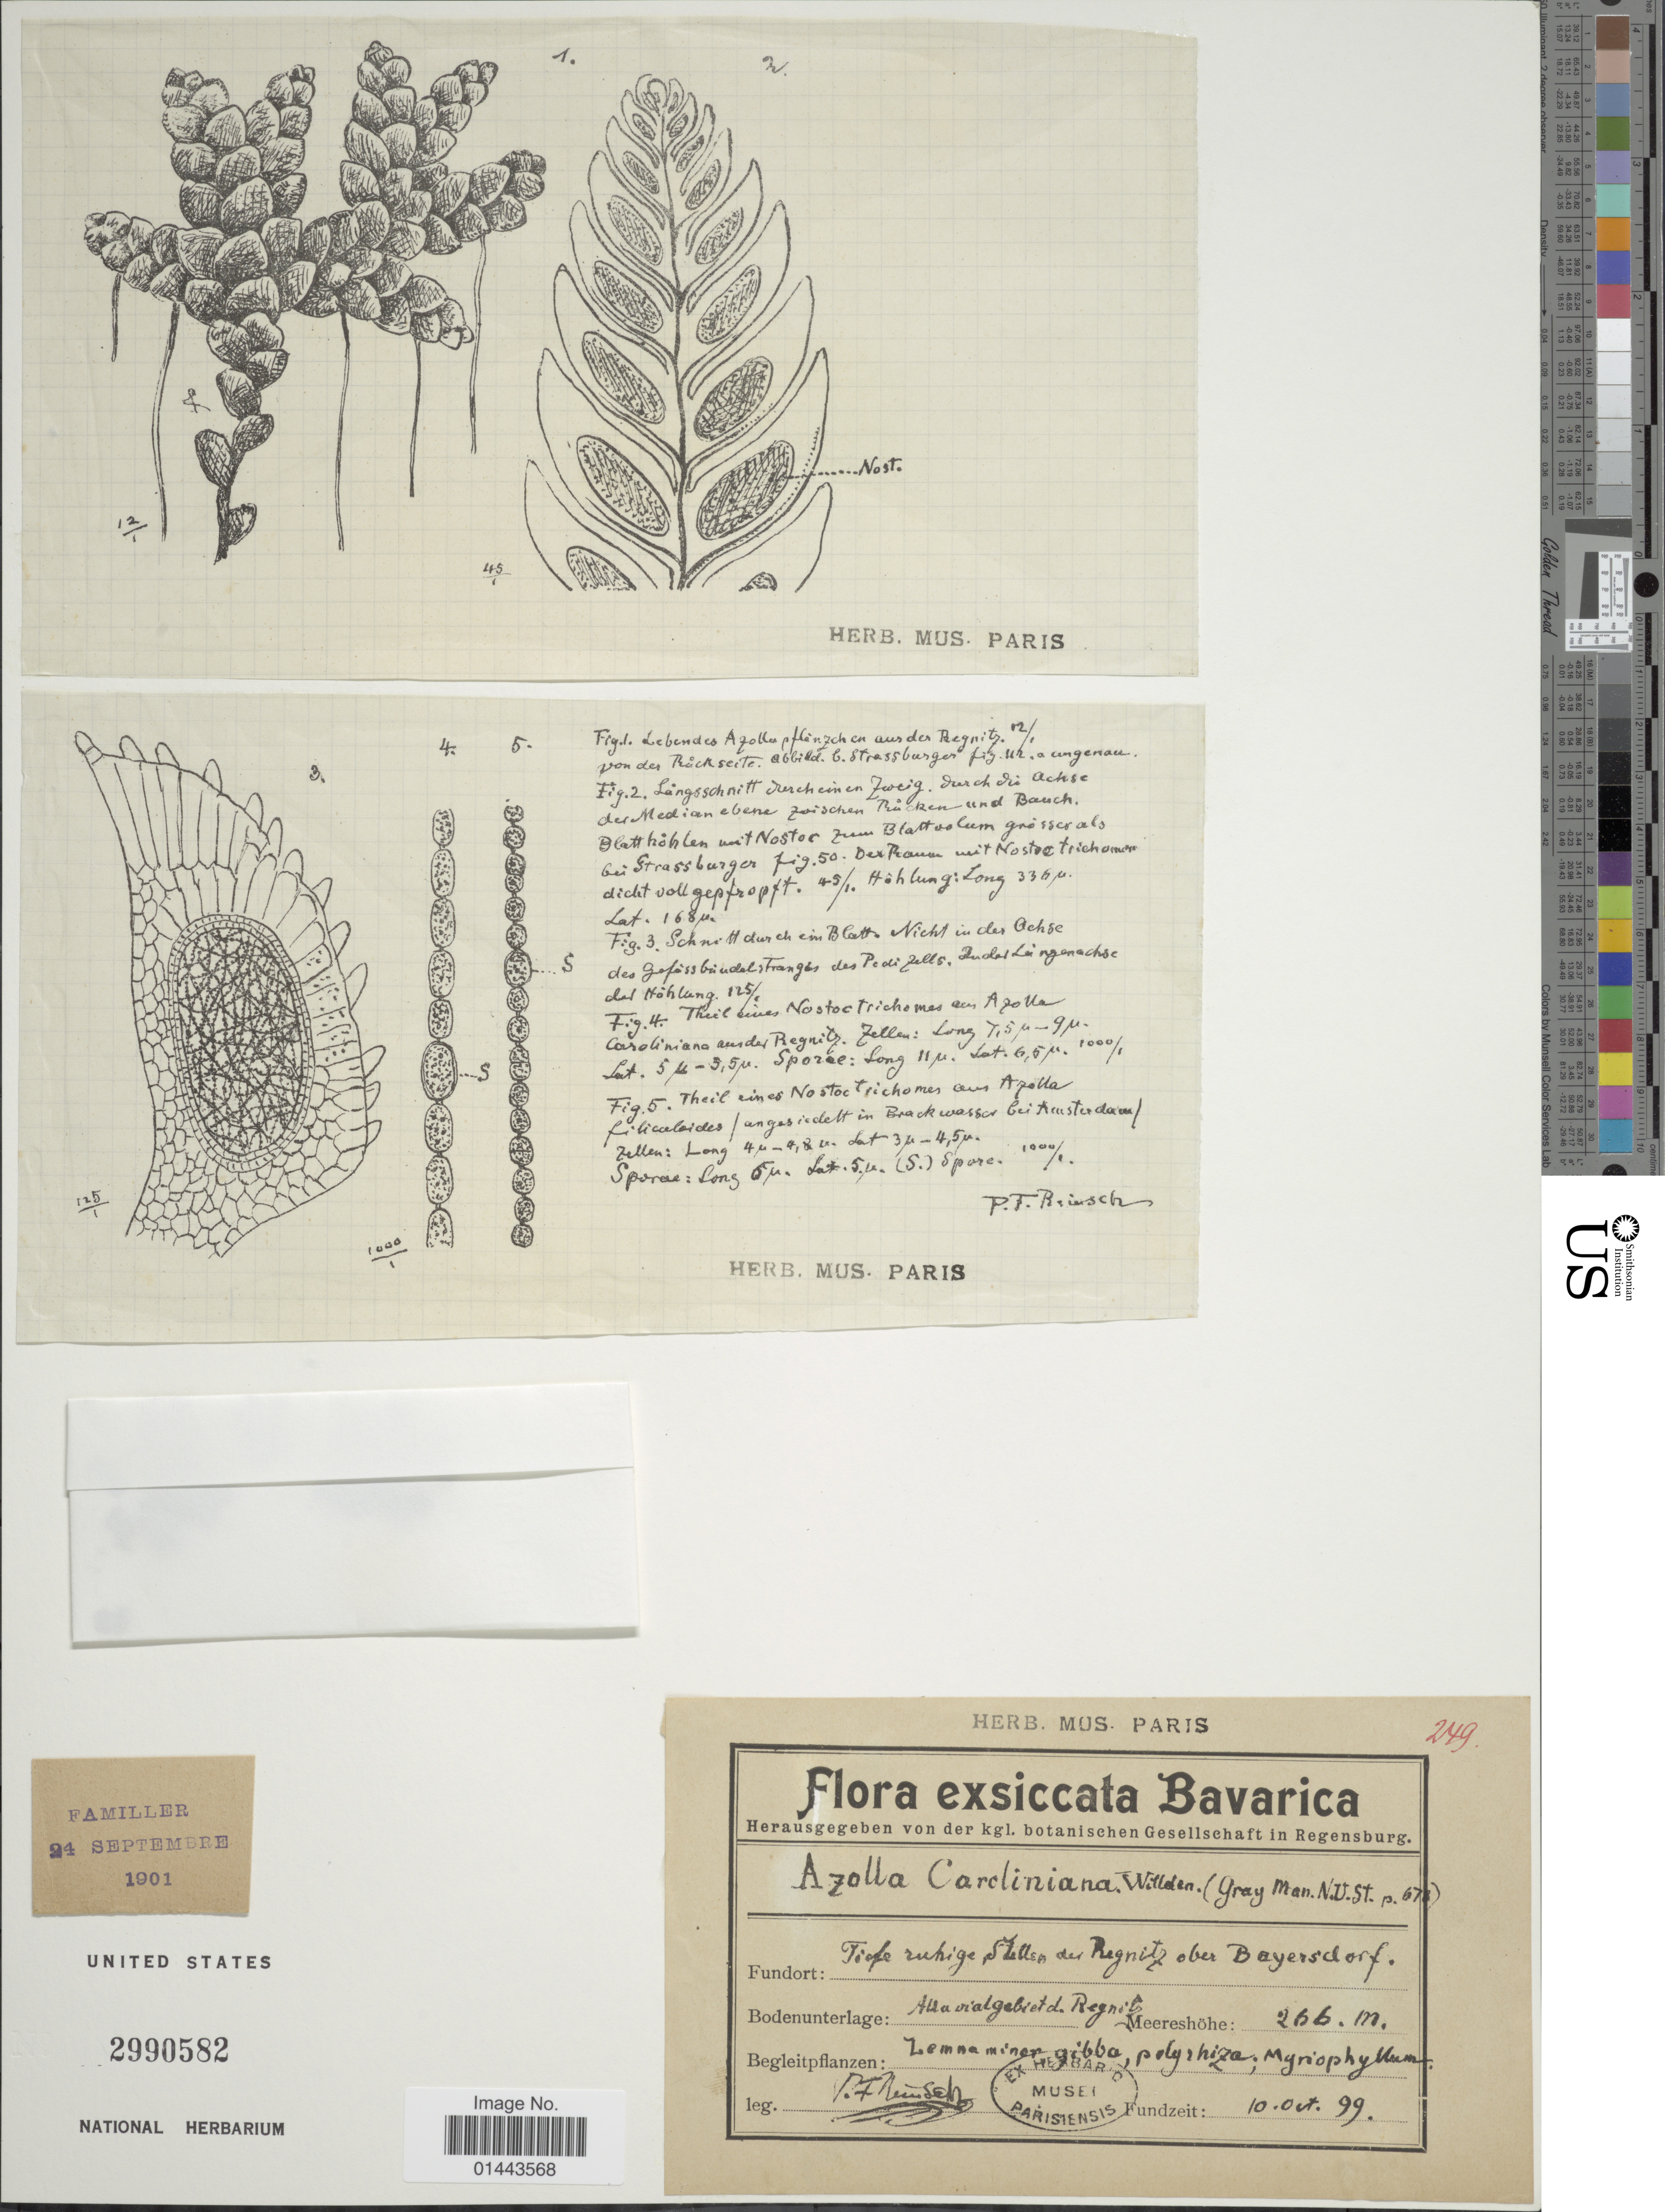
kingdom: Plantae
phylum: Tracheophyta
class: Polypodiopsida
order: Salviniales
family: Salviniaceae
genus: Azolla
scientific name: Azolla caroliniana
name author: Willd.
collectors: P. Reinsch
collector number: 249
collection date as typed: Transcribed d/m/y: 10/10/99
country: Germany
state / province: Bayern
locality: Bavarica. trofe rutige Stillen der Regnito ober Bayersdorf. [interpreted]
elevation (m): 266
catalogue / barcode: US 2990582